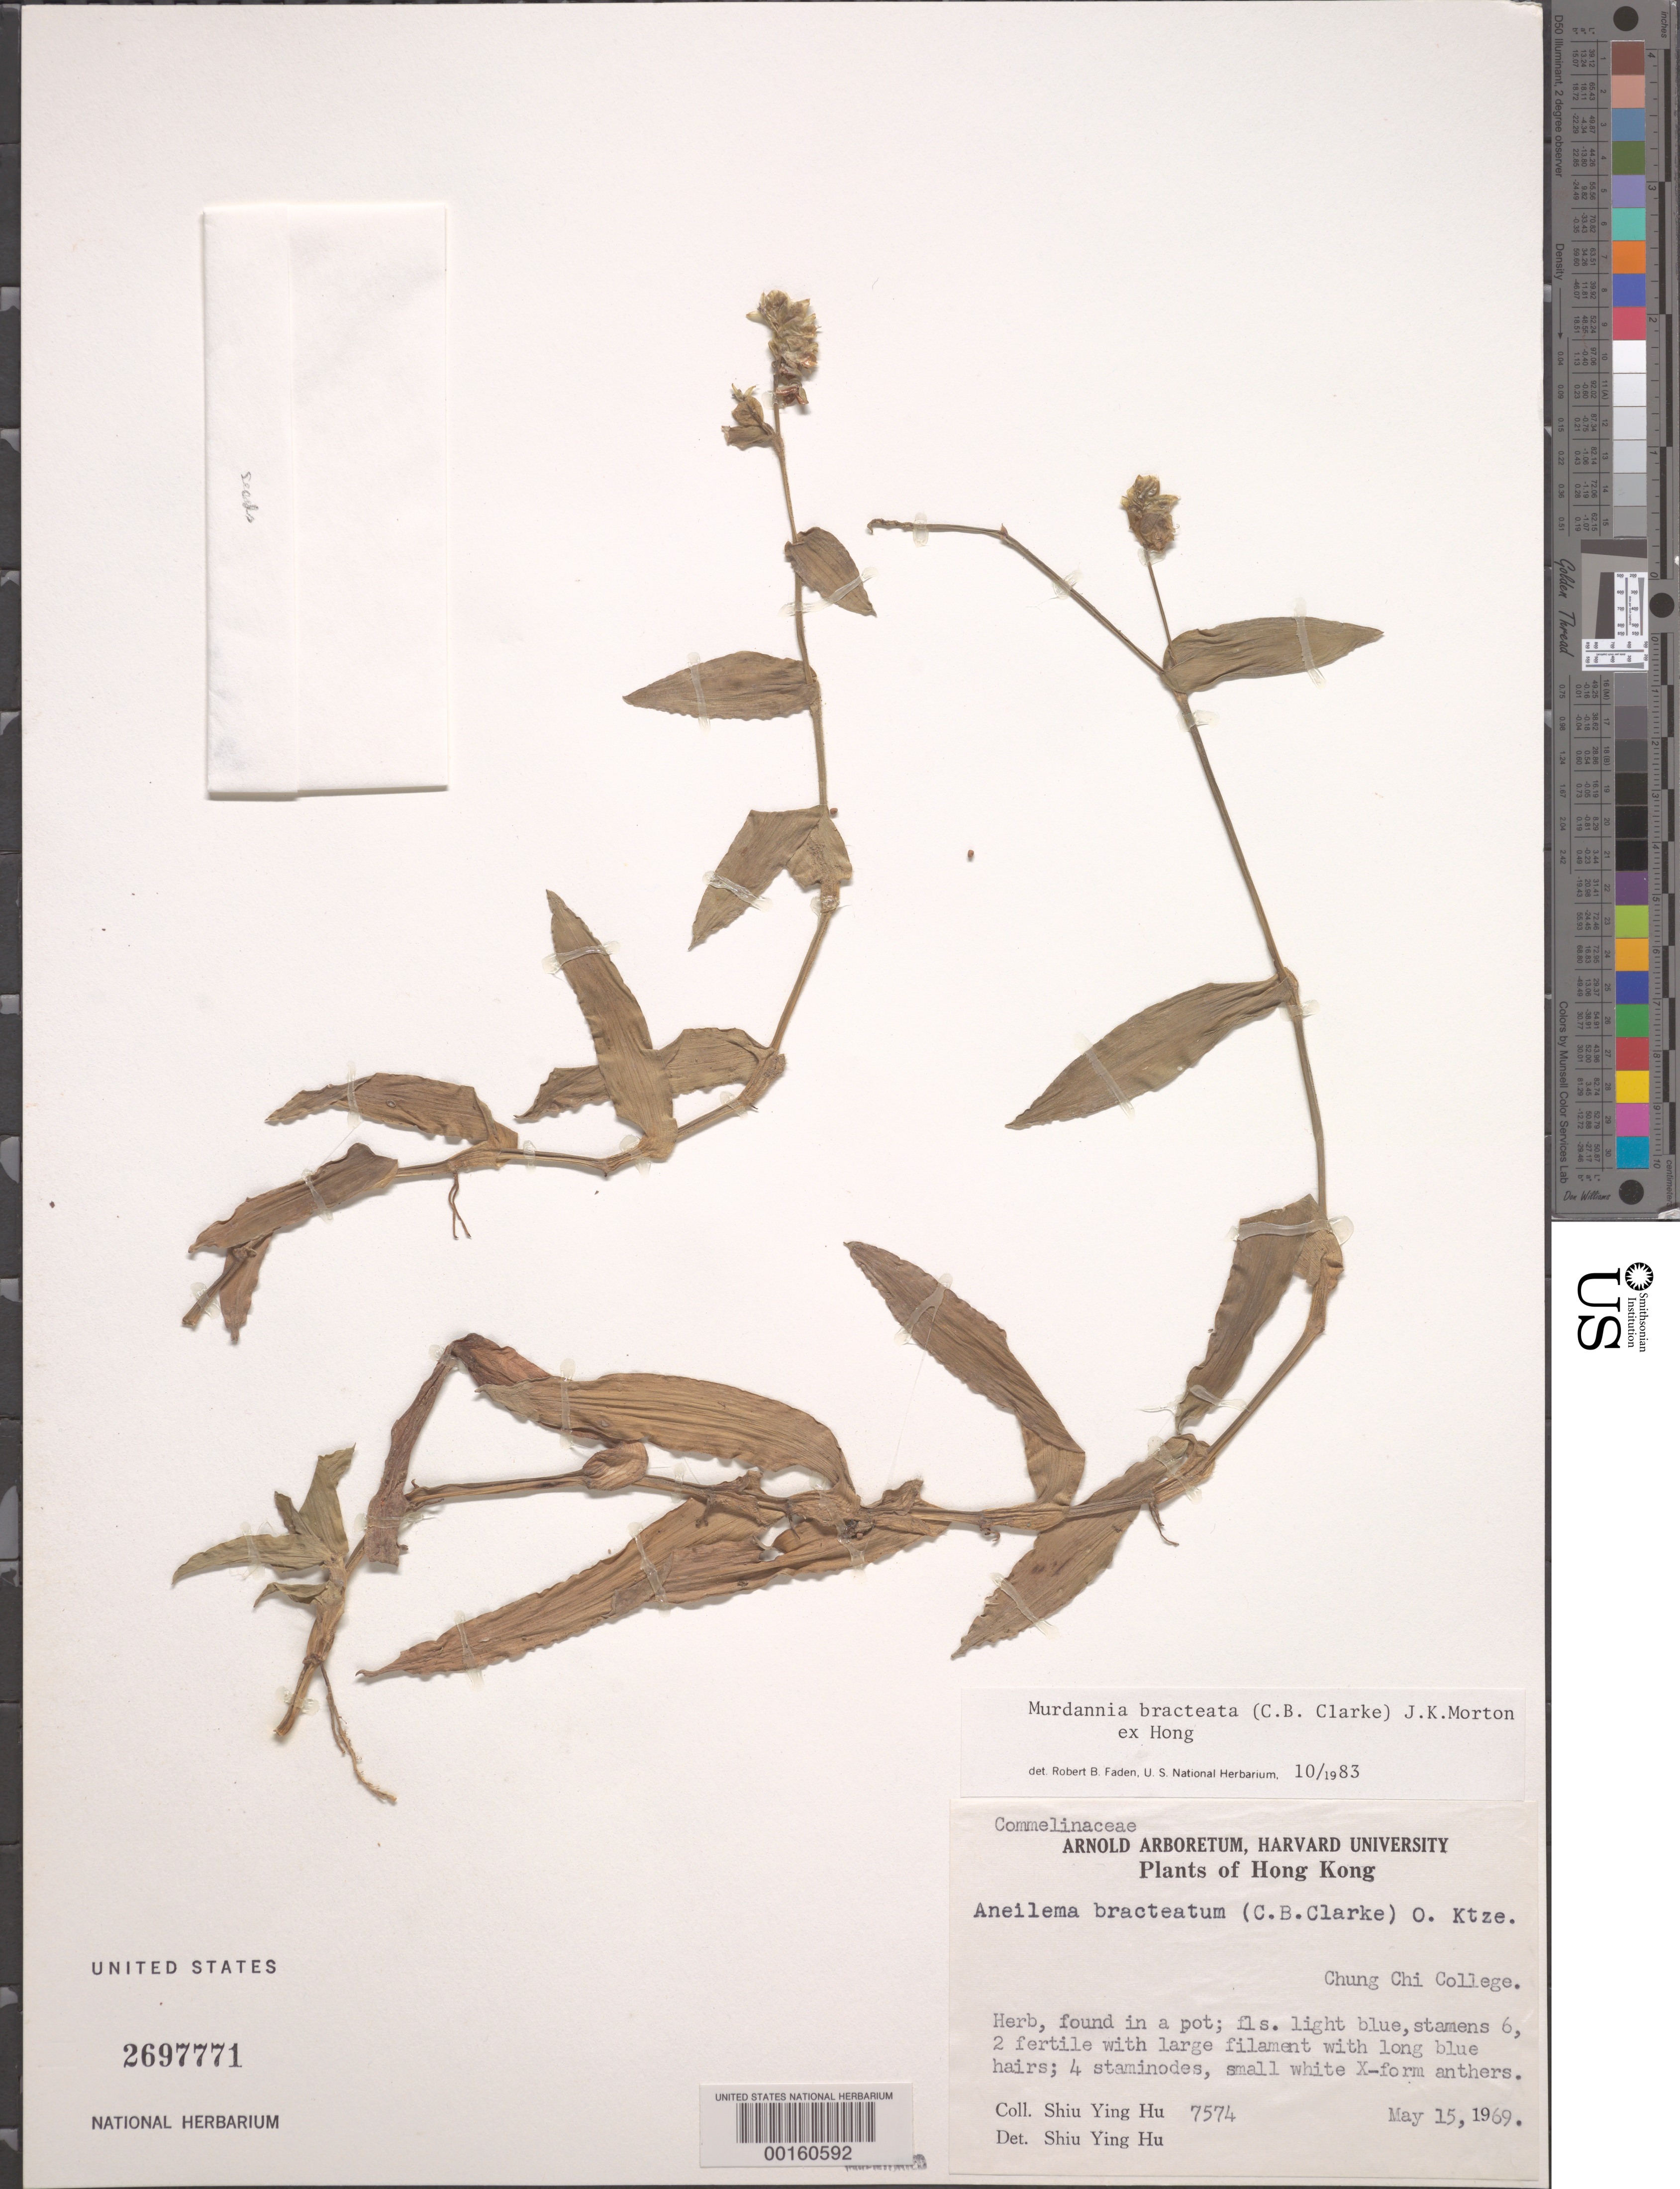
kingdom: Plantae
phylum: Tracheophyta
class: Liliopsida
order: Commelinales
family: Commelinaceae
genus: Murdannia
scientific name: Murdannia bracteata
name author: (C.B. Clarke) J.K. Morton ex D.Y. Hong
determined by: Faden, Robert B., (US), Smithsonian Institution - National Museum of Natural History (UNITED STATES)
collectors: S. Y. Hu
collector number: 7574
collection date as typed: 15 May 1969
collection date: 1969-05-15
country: China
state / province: Hong Kong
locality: Chung chi college, shatin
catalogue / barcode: US 2697771